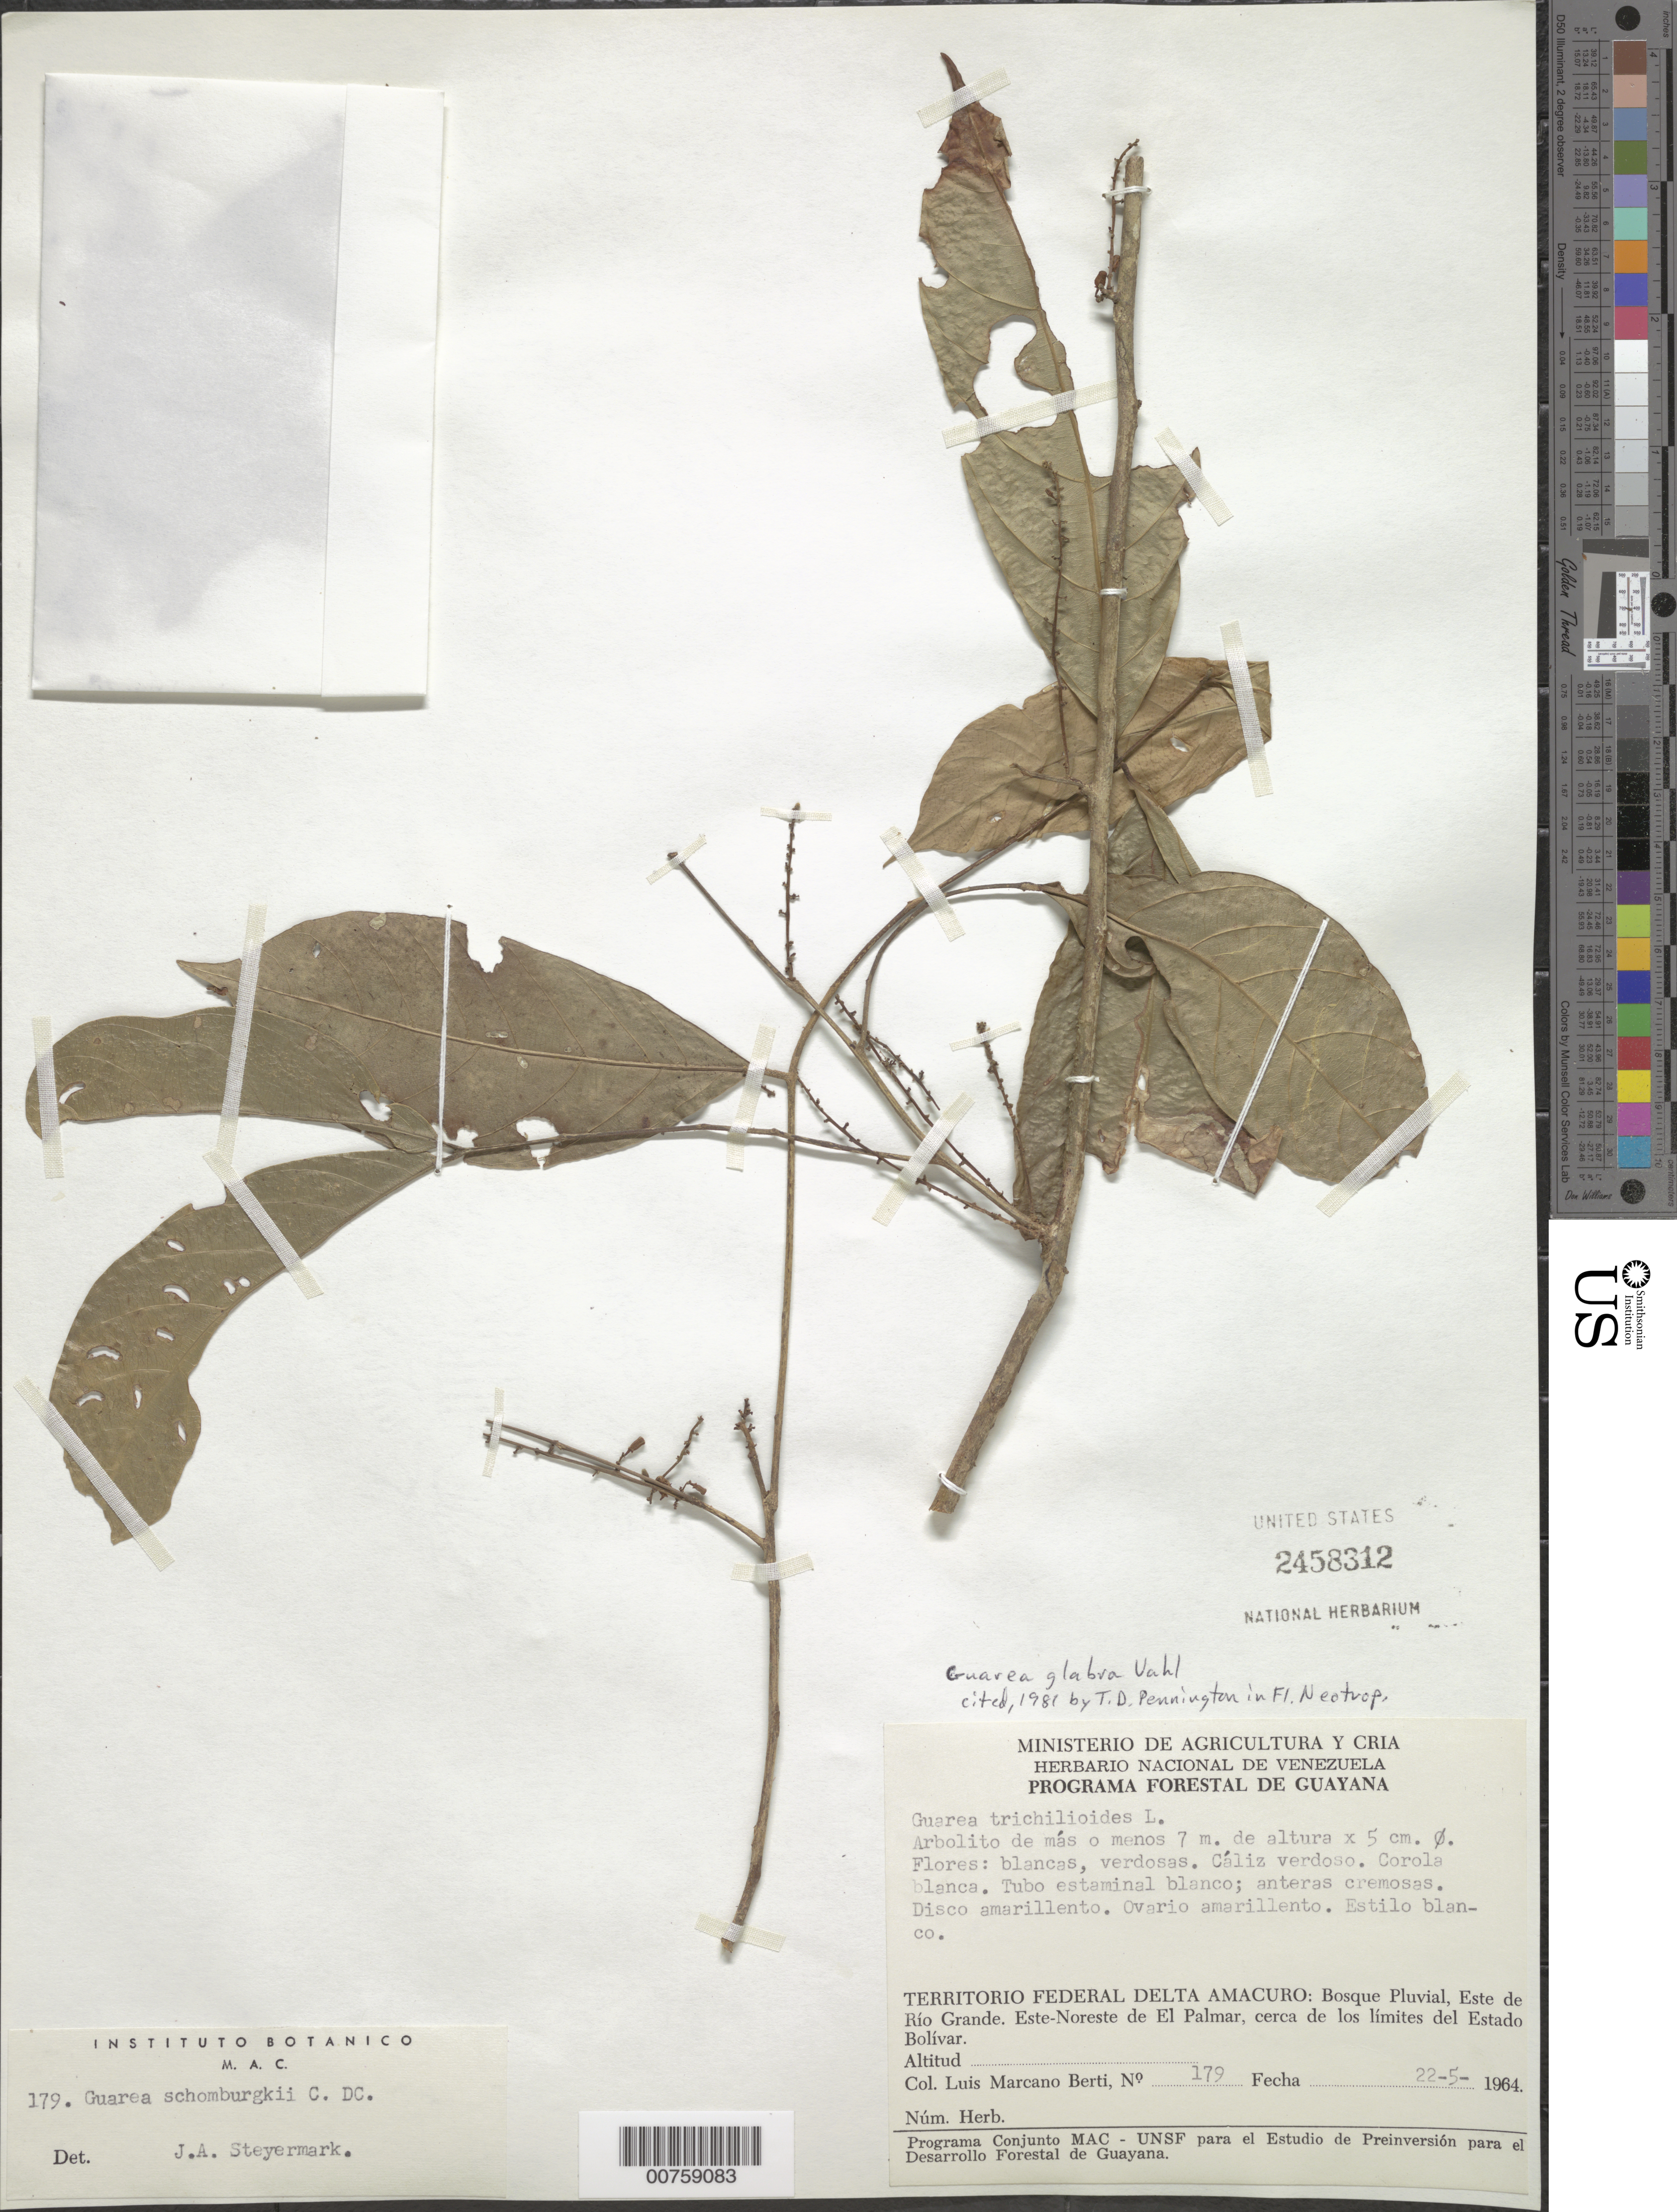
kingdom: Plantae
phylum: Tracheophyta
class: Magnoliopsida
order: Sapindales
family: Meliaceae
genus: Guarea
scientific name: Guarea glabra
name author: Vahl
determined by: Pennington, T. D., (K)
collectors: L. Marcano-Berti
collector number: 179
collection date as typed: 22-May-64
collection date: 1964-05-22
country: Venezuela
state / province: Delta Amacuro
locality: Este de Río Grande, ENE de El Palmar, cerca de los limites del Estado Bolívar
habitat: Bosque pluvial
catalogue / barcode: US 2458312